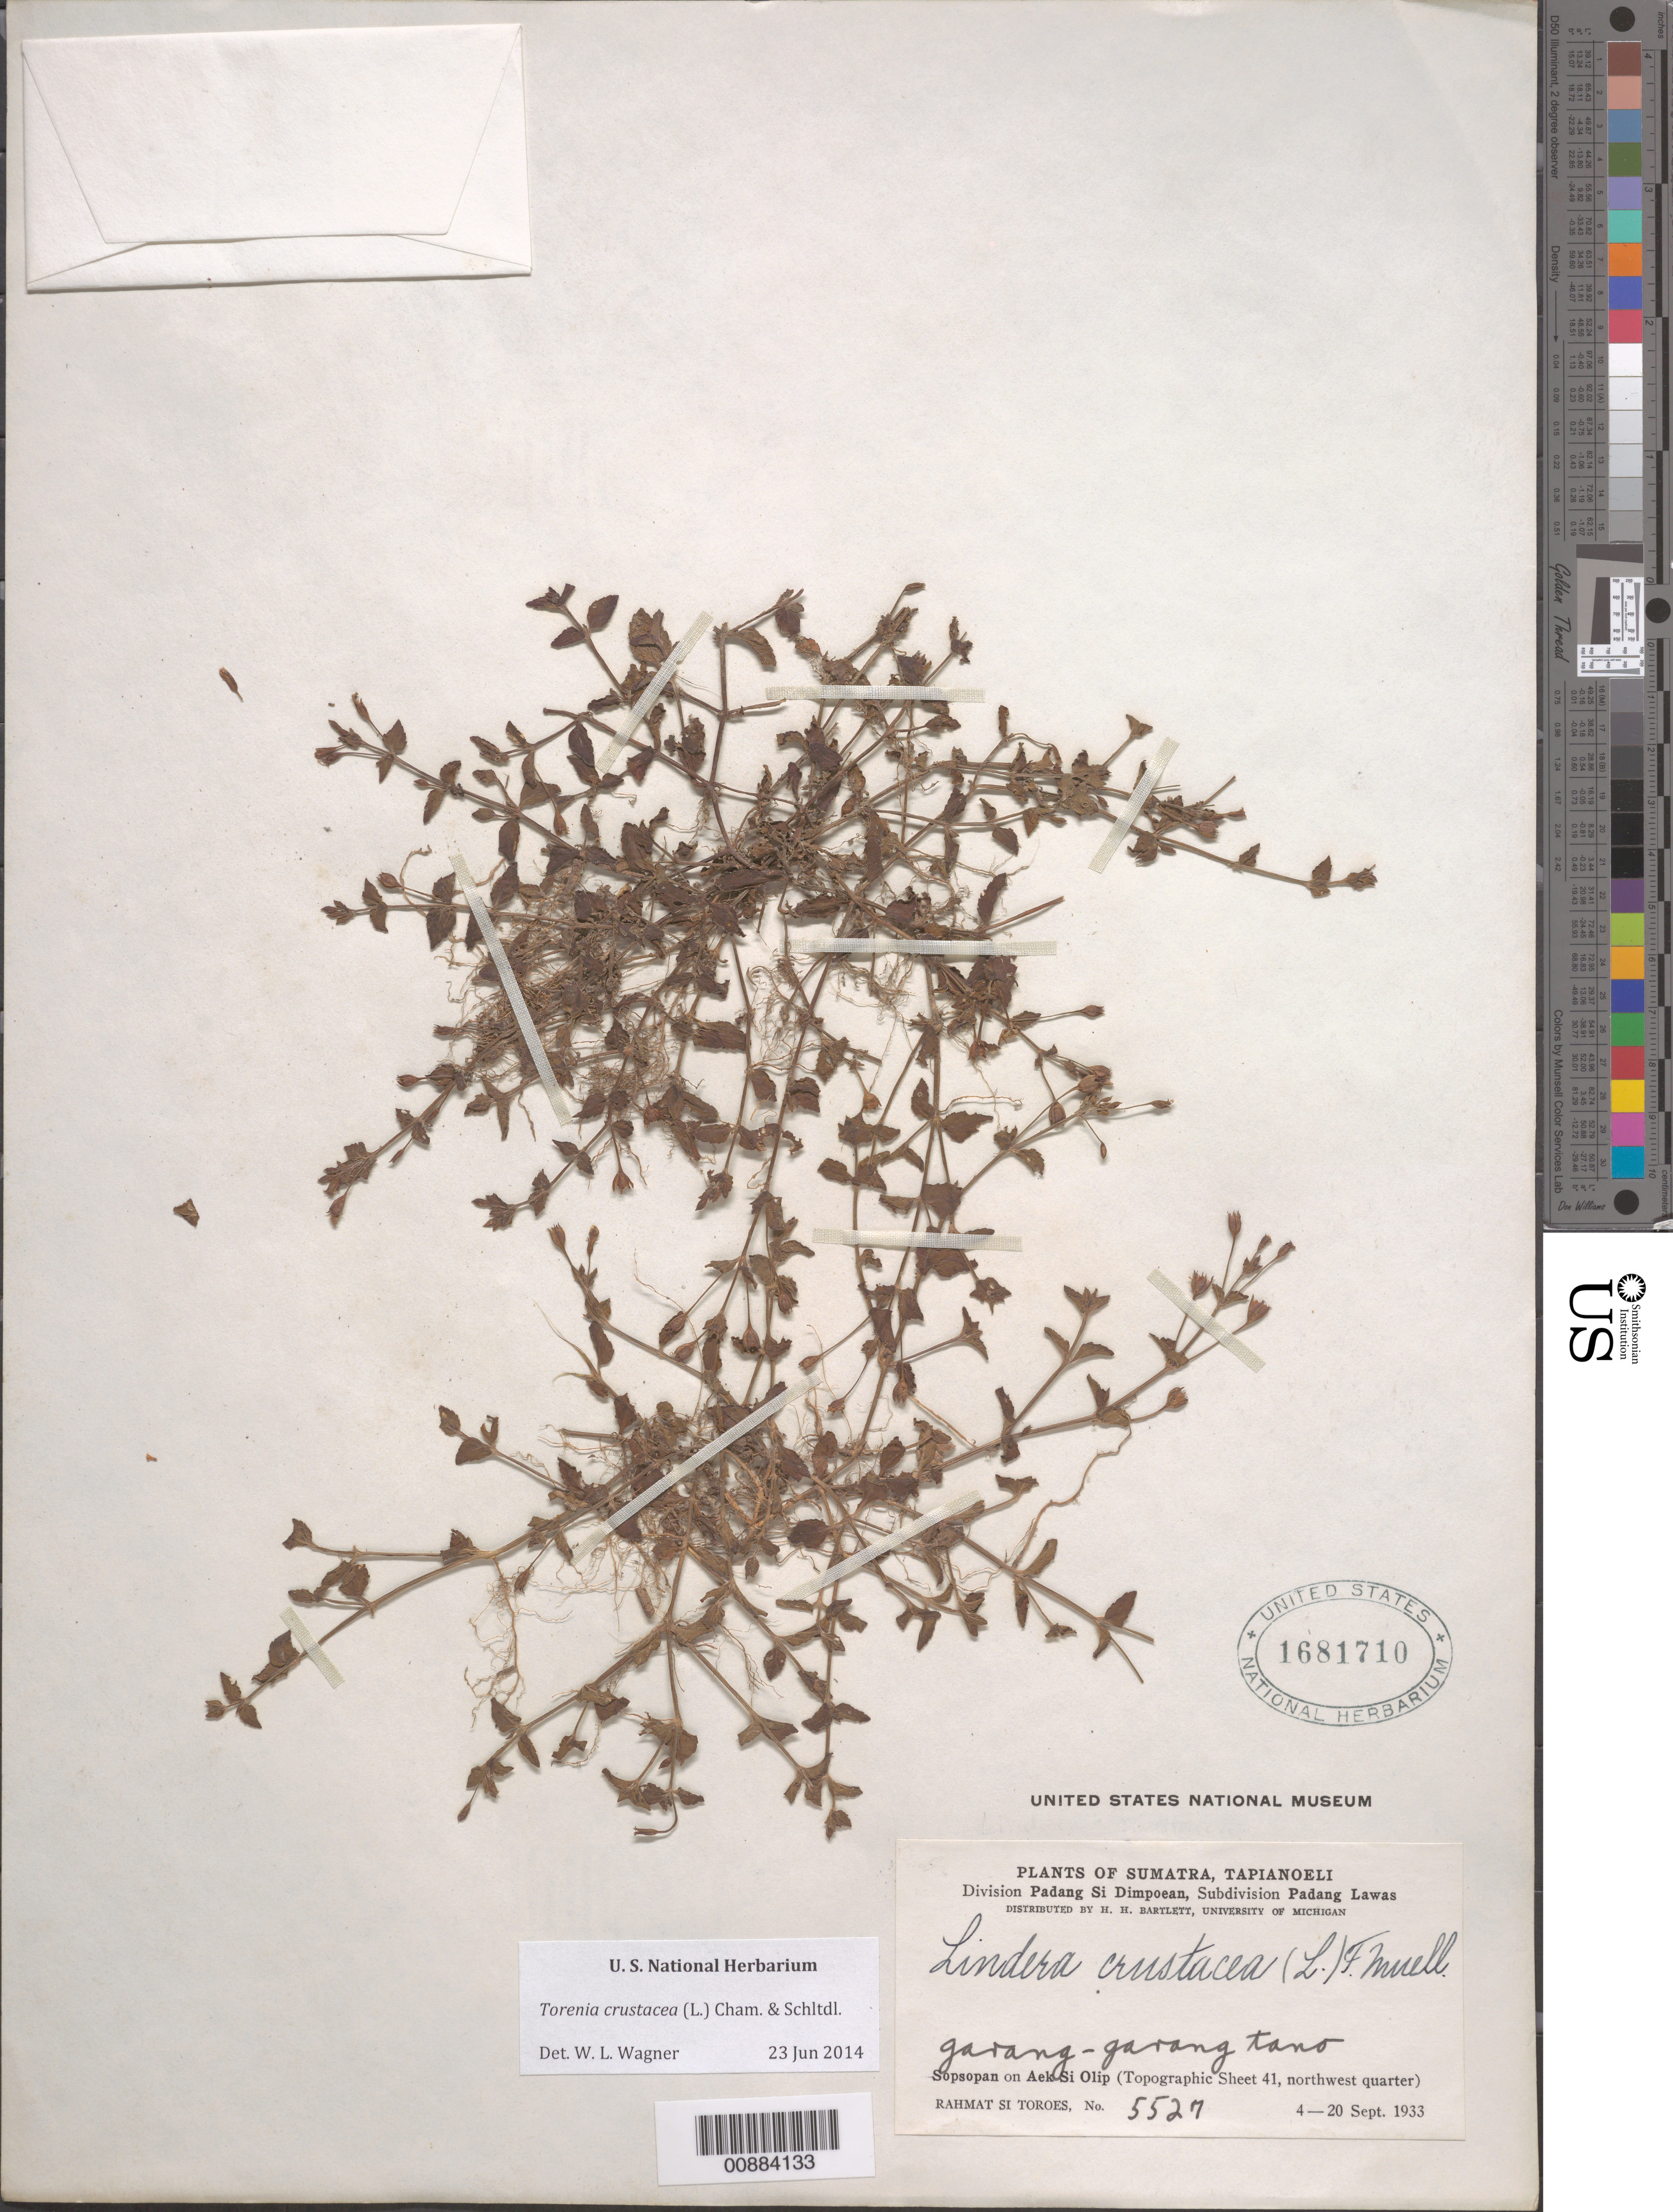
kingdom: Plantae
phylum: Tracheophyta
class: Magnoliopsida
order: Lamiales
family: Linderniaceae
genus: Torenia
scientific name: Torenia crustacea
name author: (L.) Cham. & Schltdl.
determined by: Wagner, W. L., (BOT), Smithsonian Institution - National Museum of Natural History (UNITED STATES)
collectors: Rahmat Si Boeea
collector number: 5527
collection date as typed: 04 Sep 1933 to 20 Sep 1933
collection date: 1933-09-04/1933-09-20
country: Indonesia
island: Sumatra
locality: Sumatra, East Coast, Tapianoeli, Padang Si Dimpoean Div., Padang Lawas subdiv. Sopsopan on Aek Si Olip (Topographic Sheet 41, NW qtr)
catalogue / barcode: US 1681710